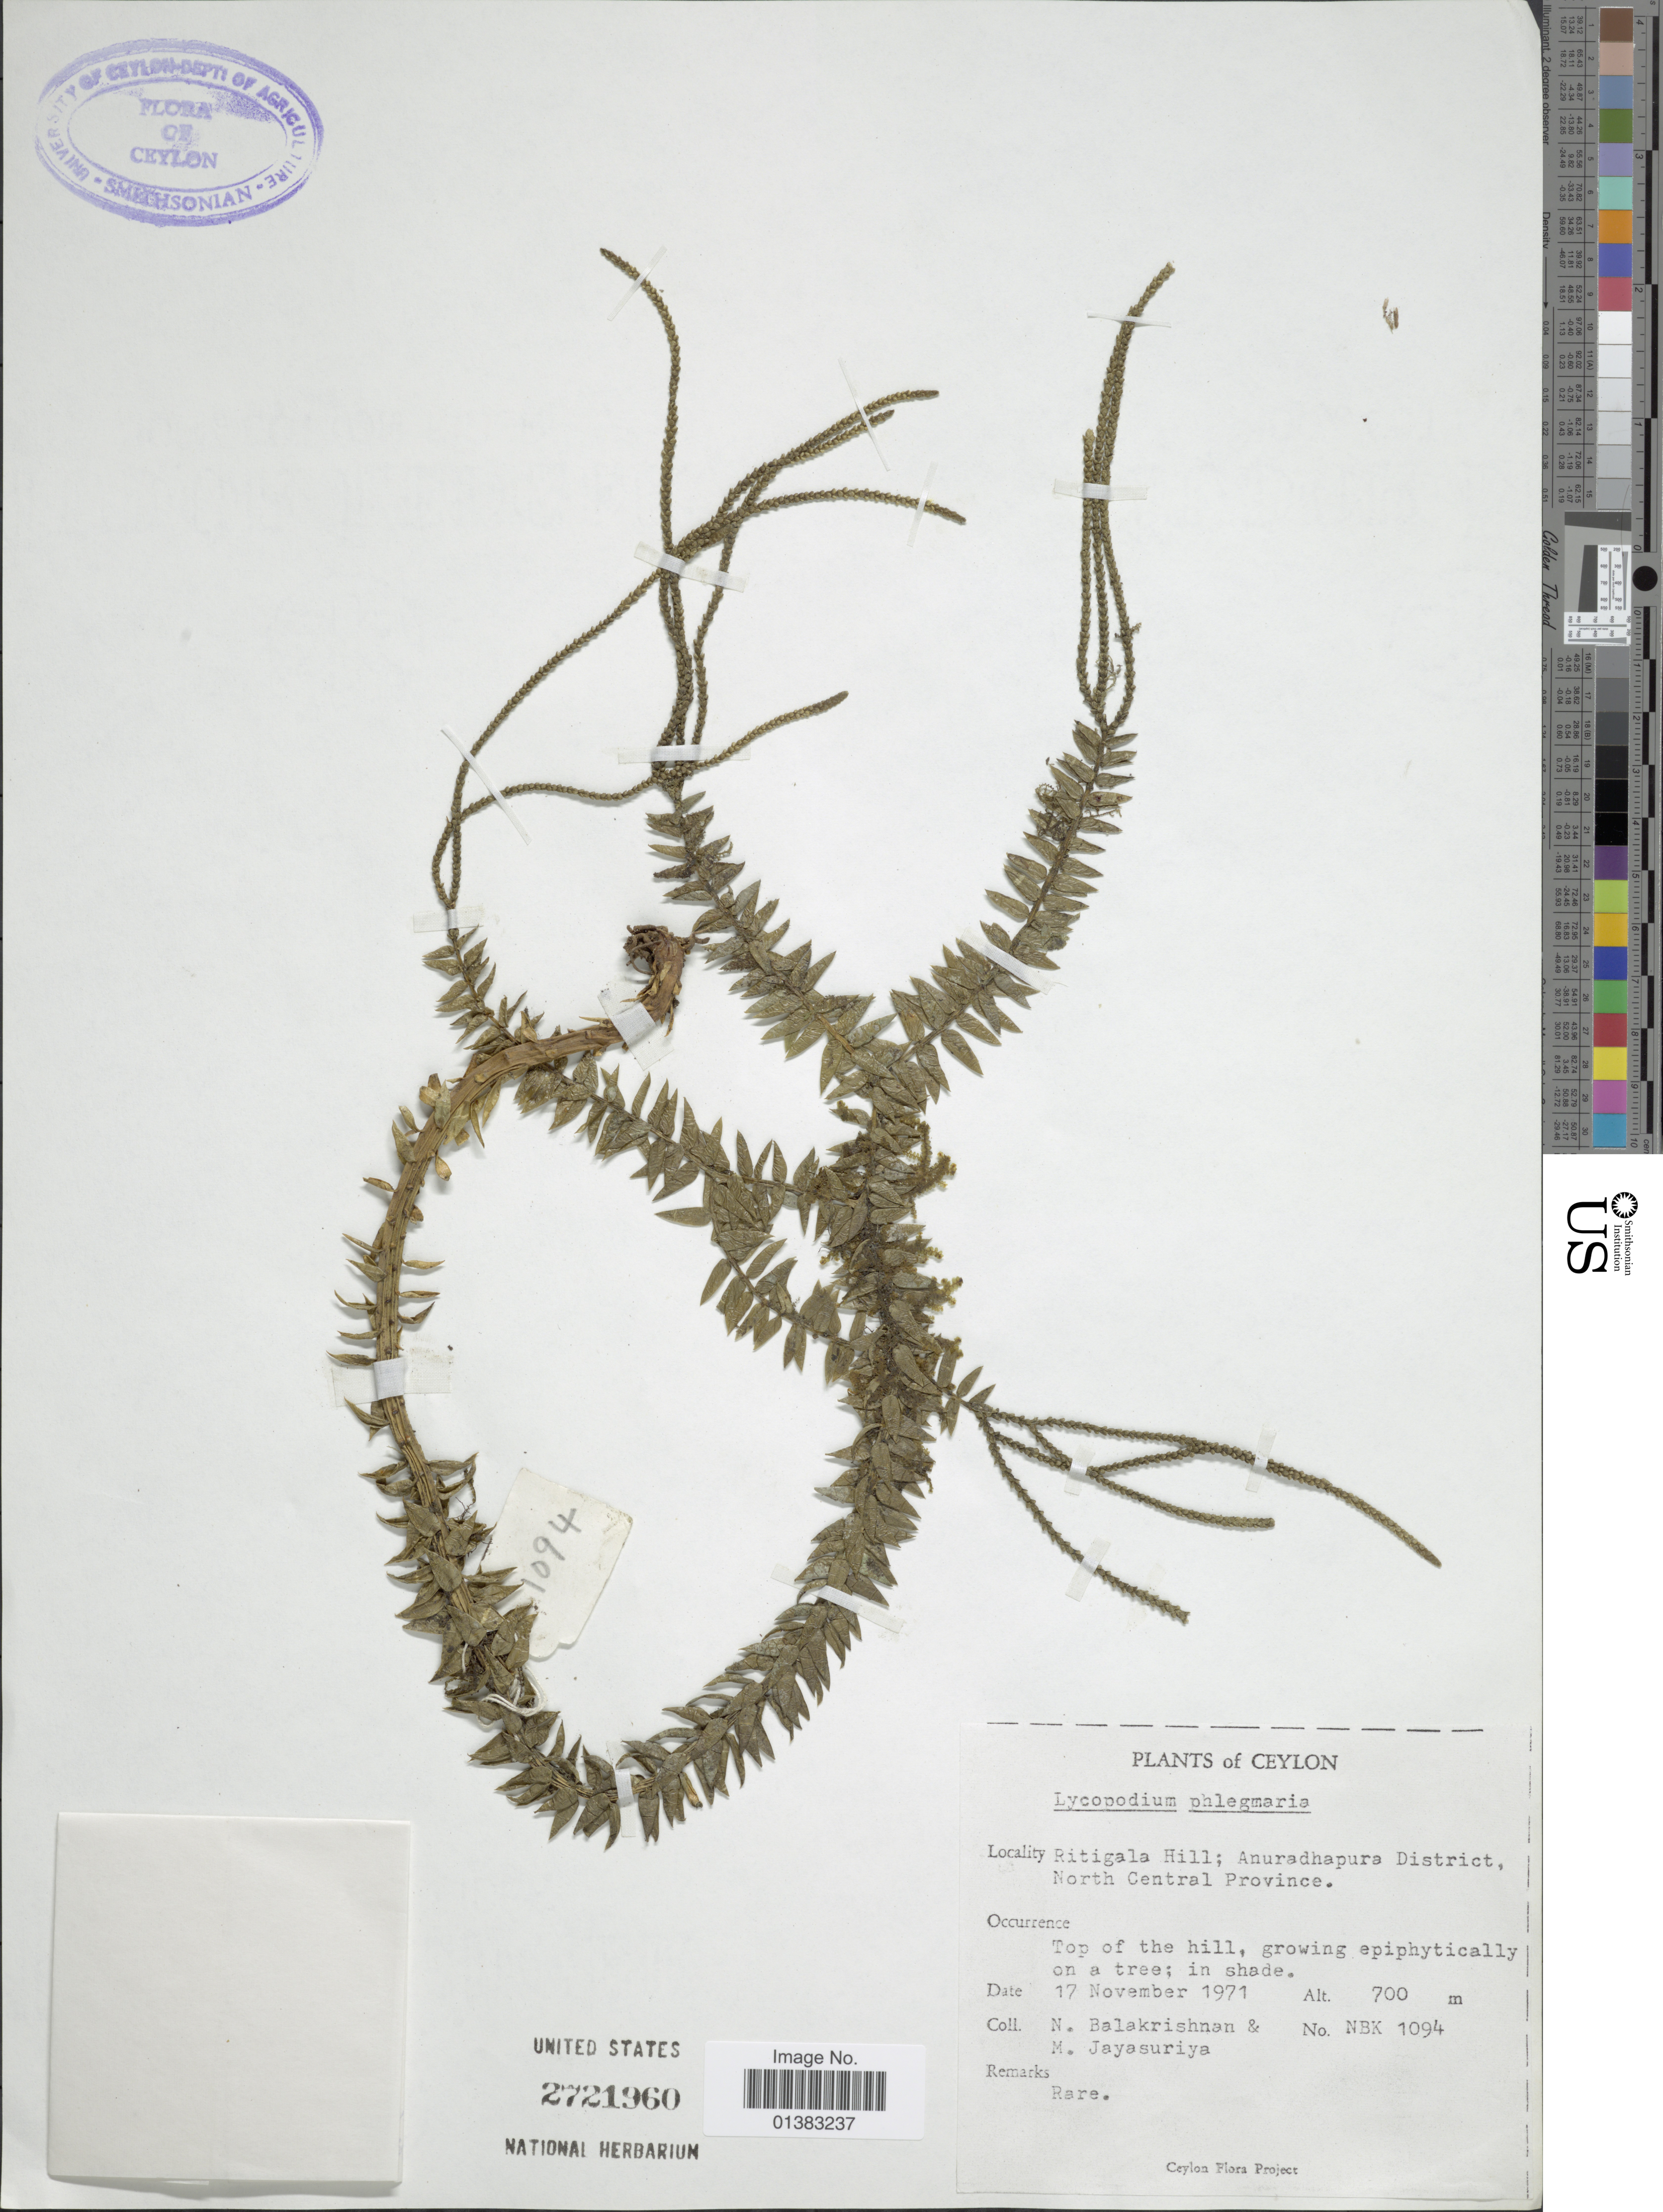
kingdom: Plantae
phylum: Tracheophyta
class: Lycopodiopsida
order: Lycopodiales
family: Lycopodiaceae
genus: Phlegmariurus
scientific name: Phlegmariurus mirabilis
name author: (Willd.) A. R. Field & Testo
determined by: Field, A. R.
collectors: N. Balakrishnan & M. Jayasuriya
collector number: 1094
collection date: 1971-11-17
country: Sri Lanka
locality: Ceylon, Ritigala Hill; Anuradhapura District, North Central Province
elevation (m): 700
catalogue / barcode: US 2721960